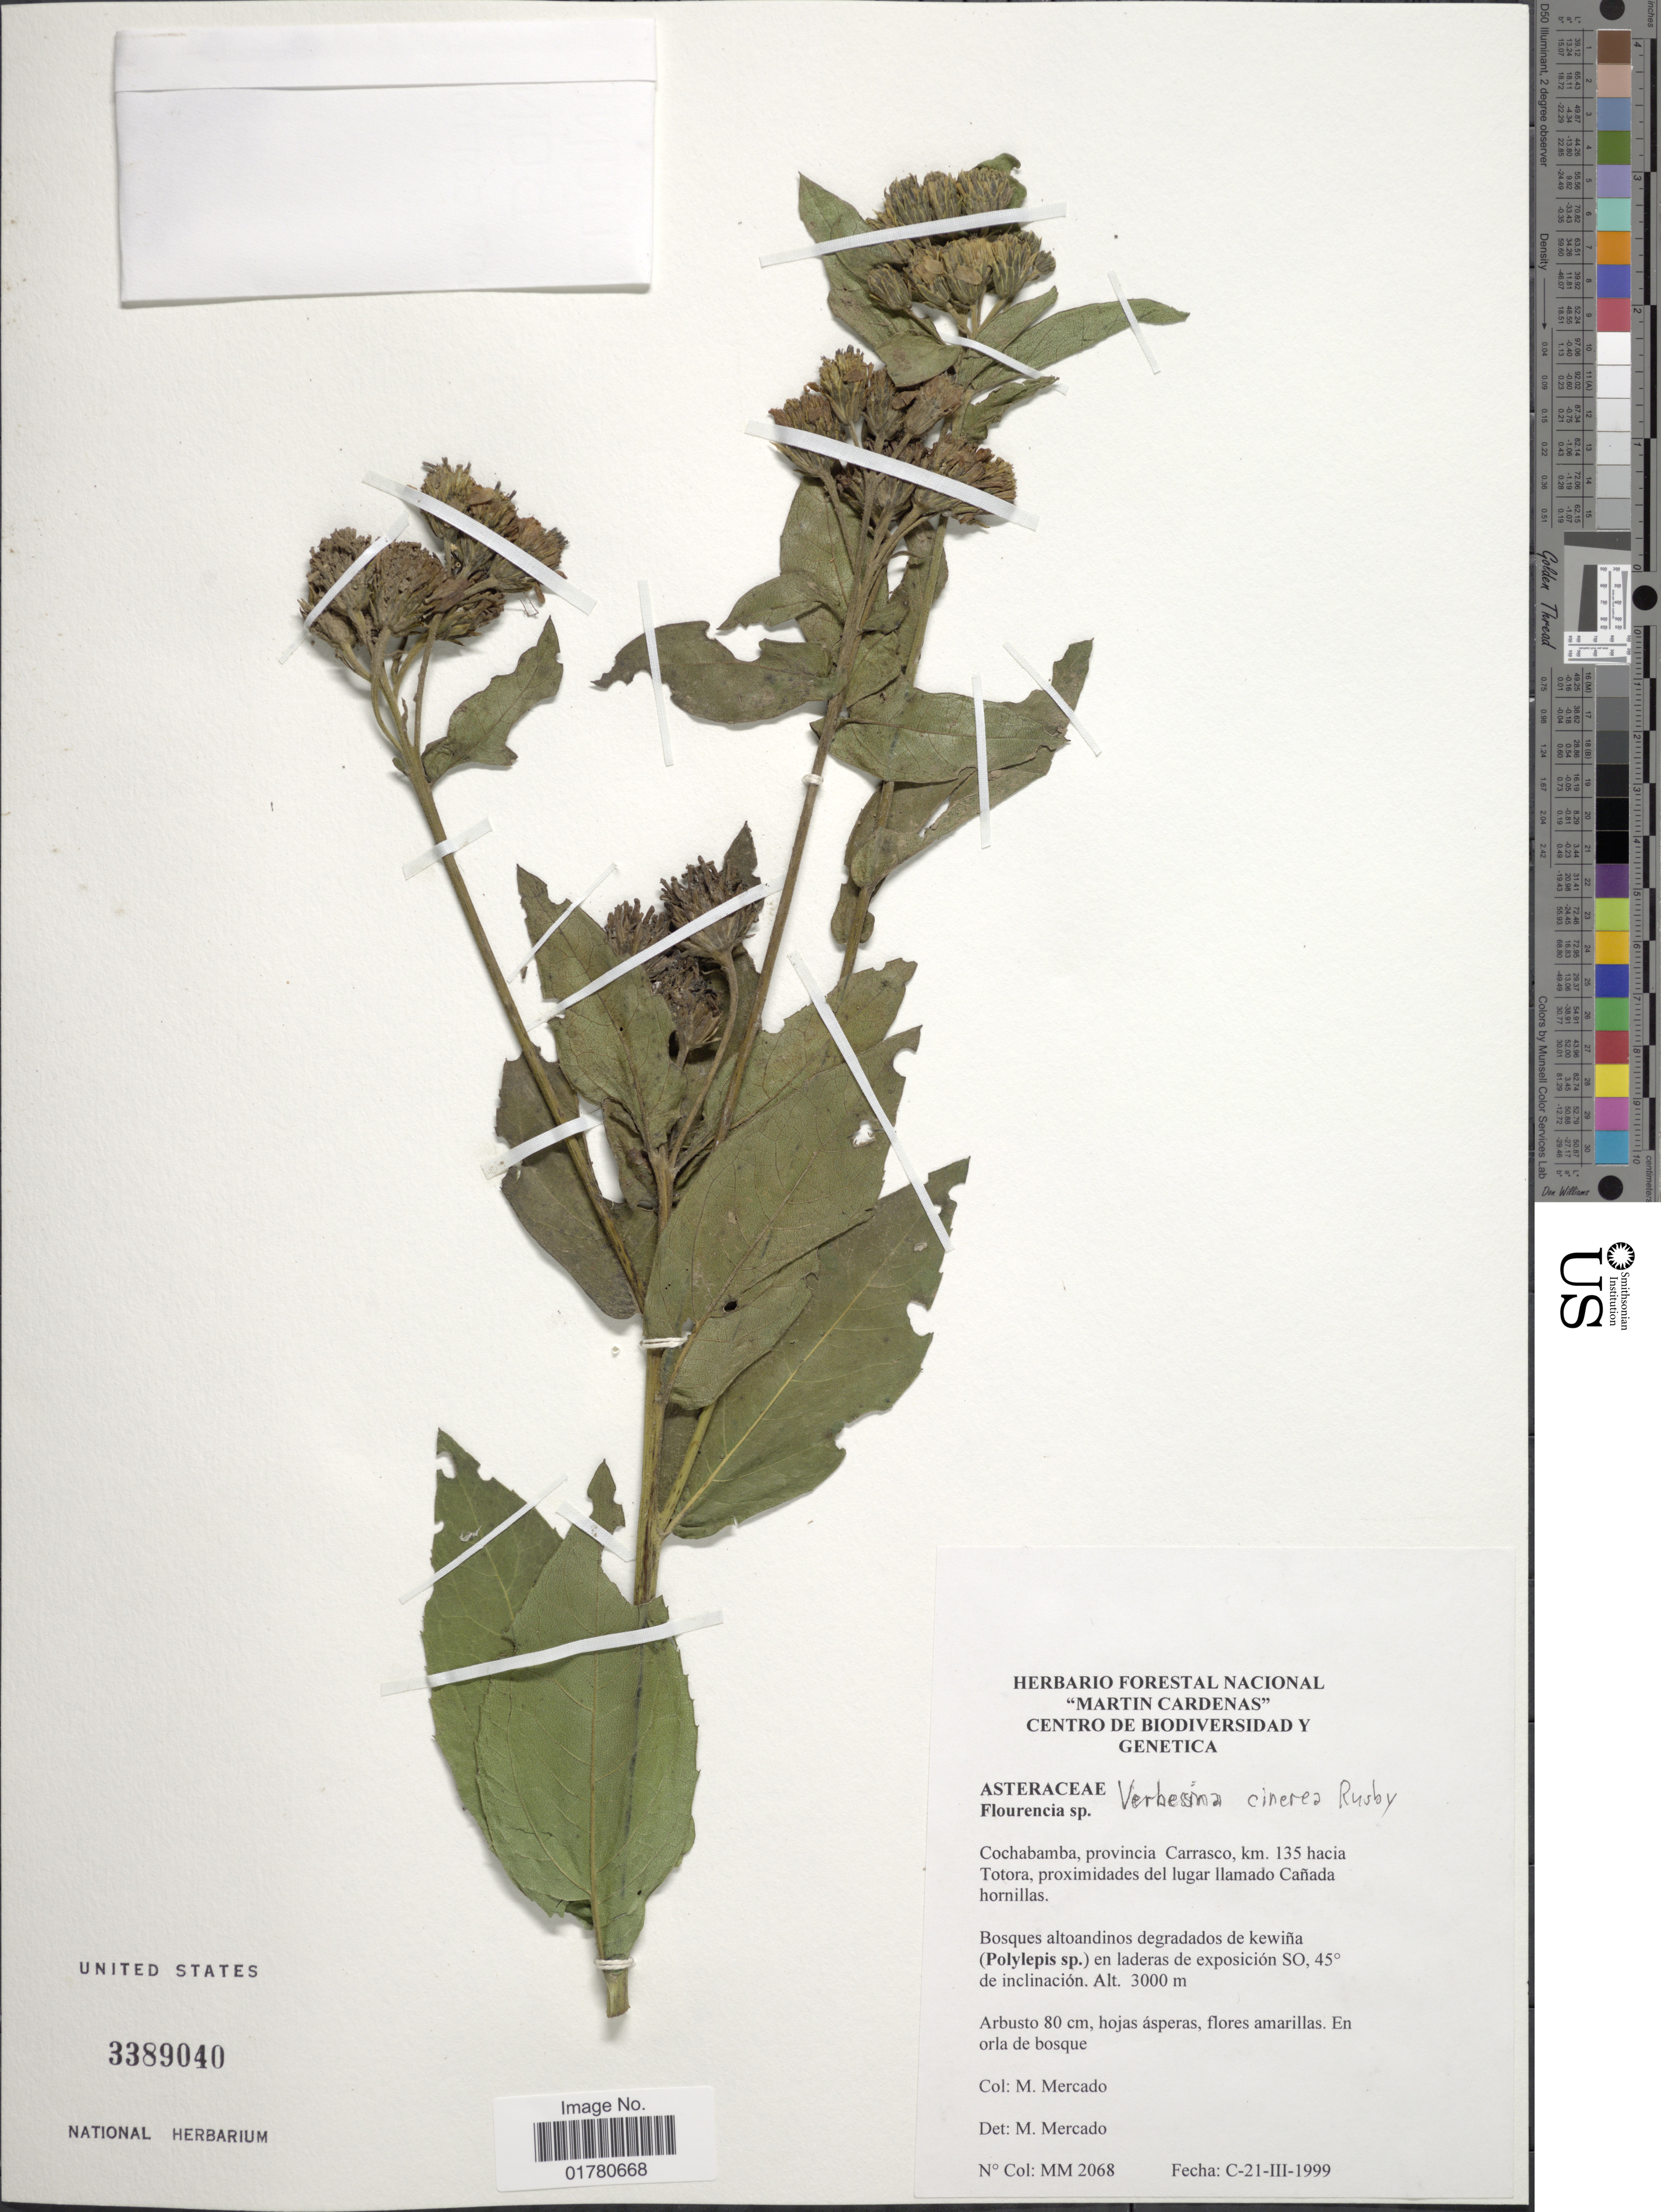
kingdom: Plantae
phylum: Tracheophyta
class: Magnoliopsida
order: Asterales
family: Asteraceae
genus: Verbesina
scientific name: Verbesina cinerea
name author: Rusby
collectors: M. Mercado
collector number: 2068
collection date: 1999-03-21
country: Bolivia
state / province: Cochabamba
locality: Provincia Carrasco, km 135 hacia Totora, proximidades del lugar llamdo Carrasco, km 135 hacia Totora, proximidades del lugar llamado Cañada hornillas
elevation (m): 3000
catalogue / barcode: US 3389040